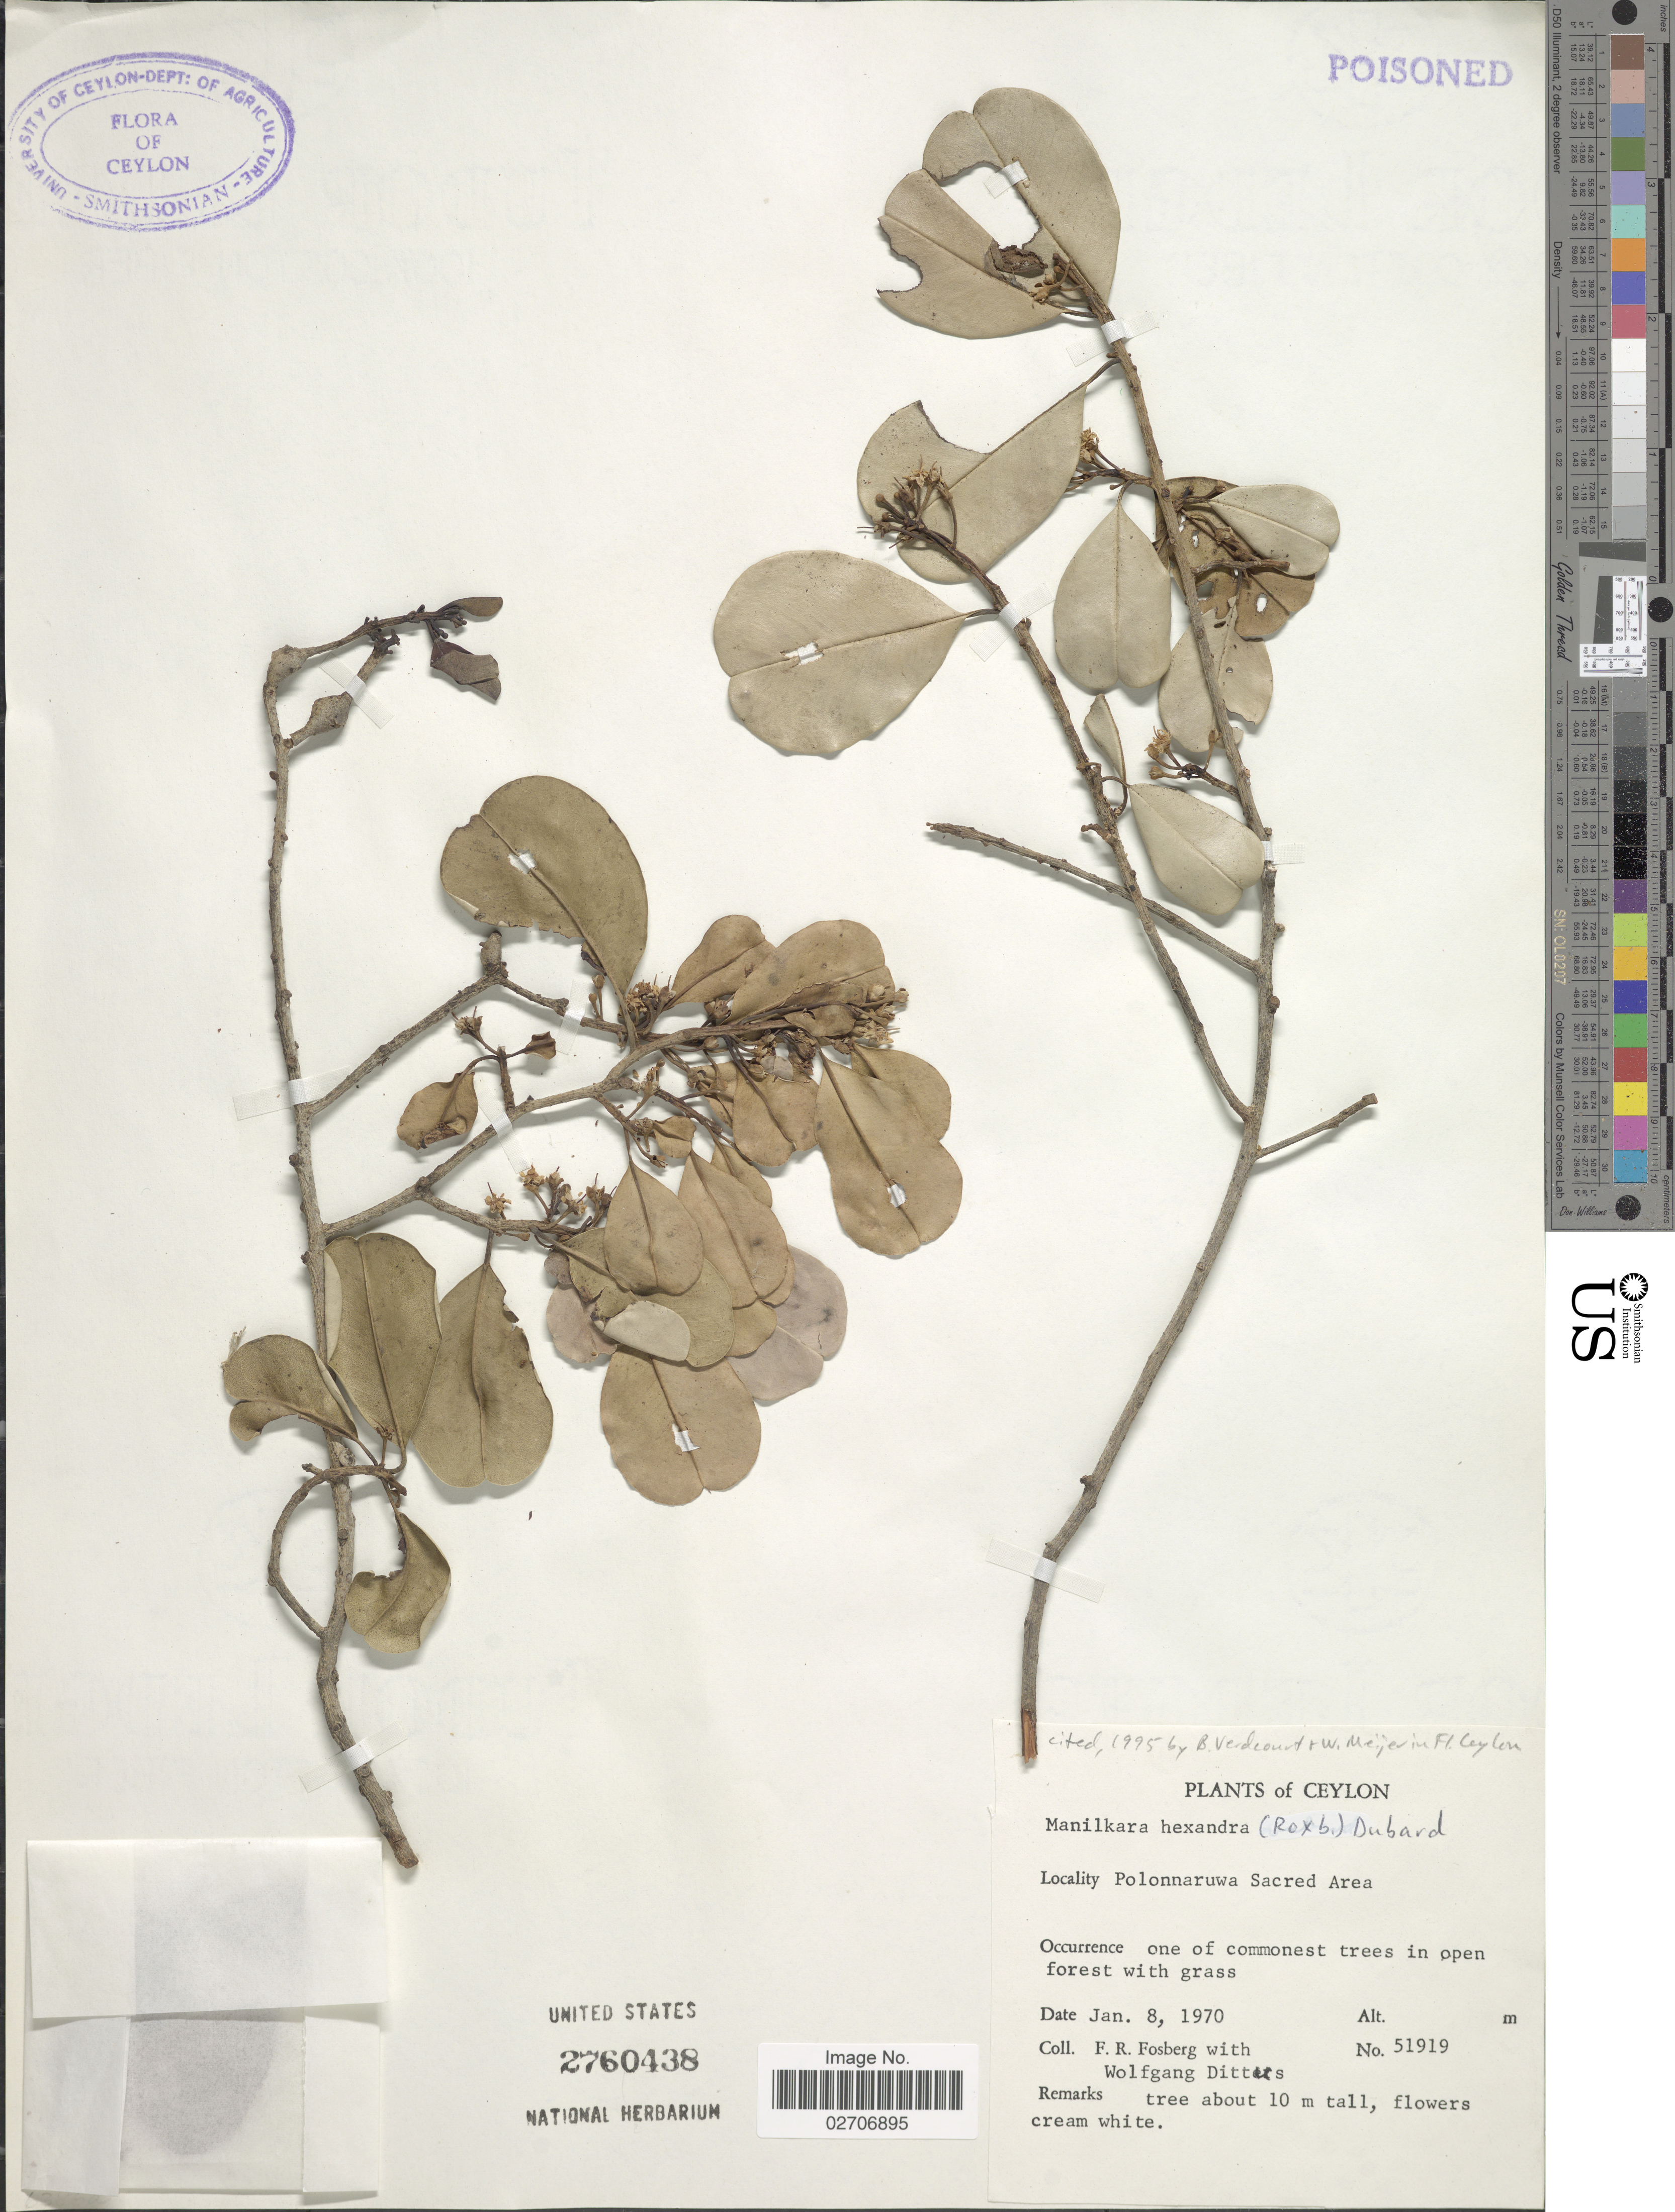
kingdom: Plantae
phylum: Tracheophyta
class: Magnoliopsida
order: Ericales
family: Sapotaceae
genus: Manilkara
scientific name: Manilkara hexandra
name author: (Roxb.) Dubard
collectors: F. R. Fosberg & W. Dittus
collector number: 51919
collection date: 1970-01-08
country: Sri Lanka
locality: Ceylon, Polonnaruwa, Sacred Area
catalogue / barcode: US 2760438